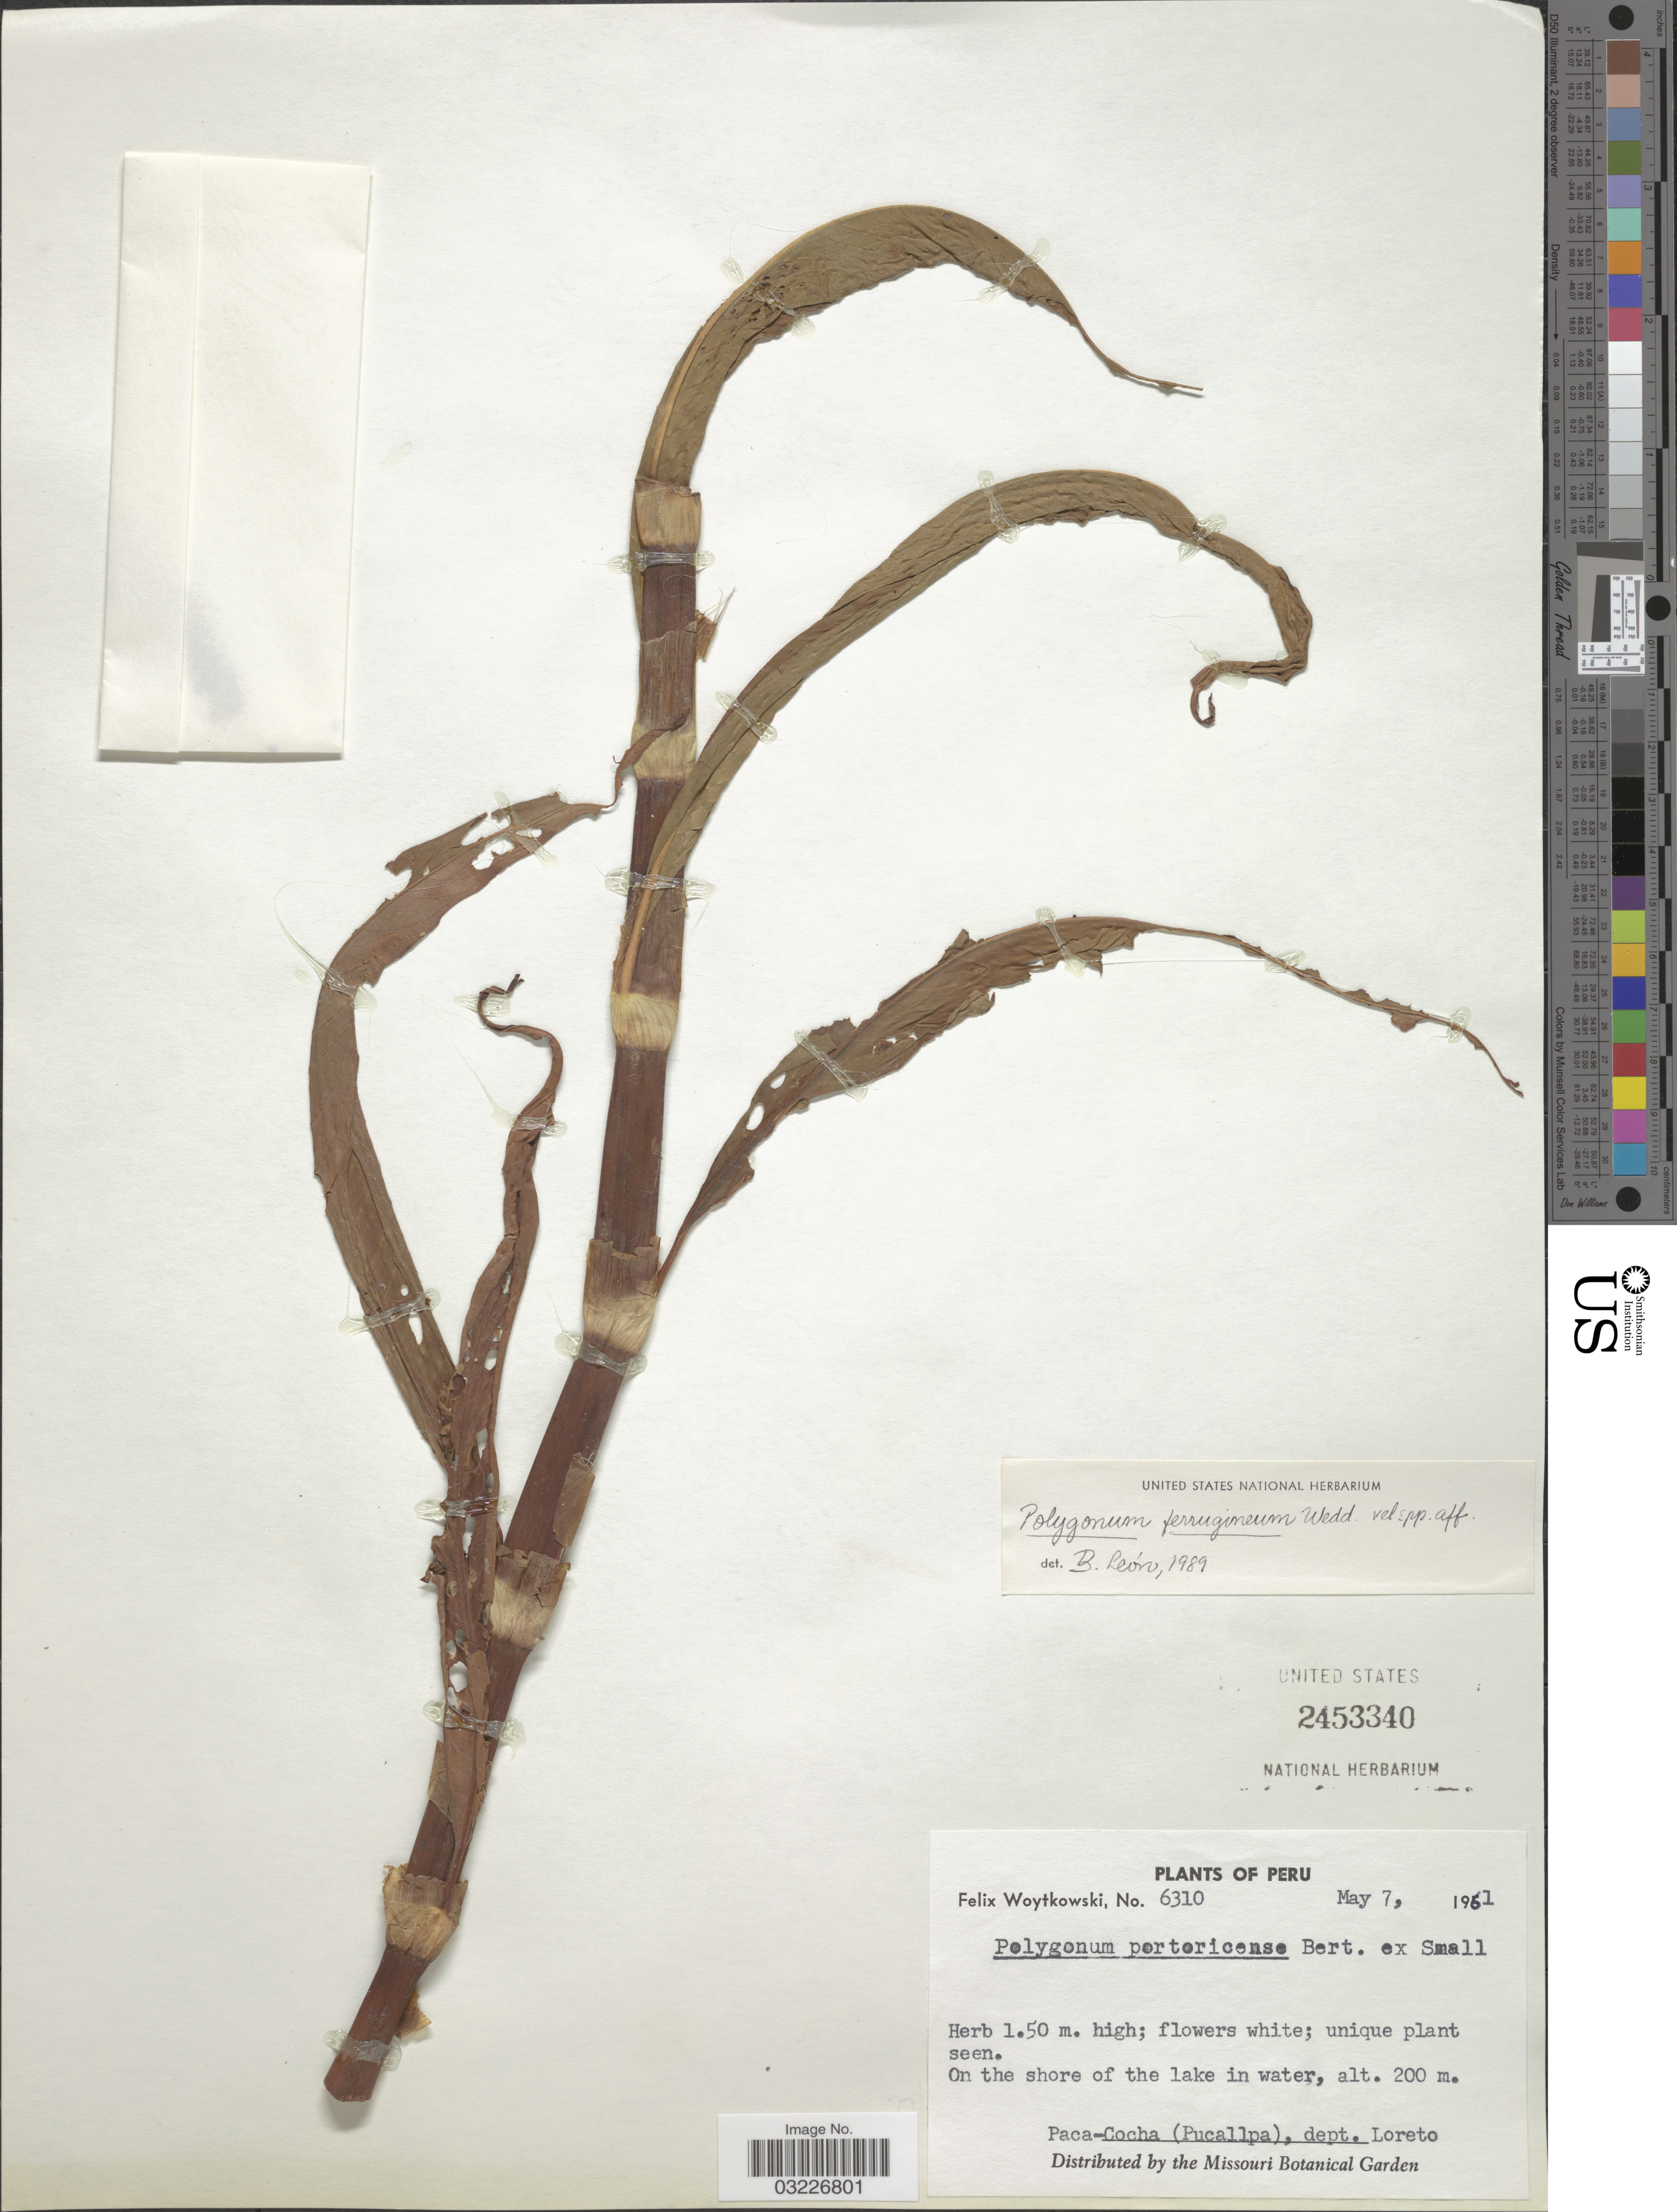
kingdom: Plantae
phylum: Tracheophyta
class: Magnoliopsida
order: Caryophyllales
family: Polygonaceae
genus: Polygonum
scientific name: Polygonum ferrugineum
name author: Wedd.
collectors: F. Woytkowski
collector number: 6310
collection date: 1961-05-07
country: Peru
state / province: Loreto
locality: On the shore of the lake in water. Paca-Cocha (Pucallpa), dept. Loreto.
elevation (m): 200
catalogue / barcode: US 2463340